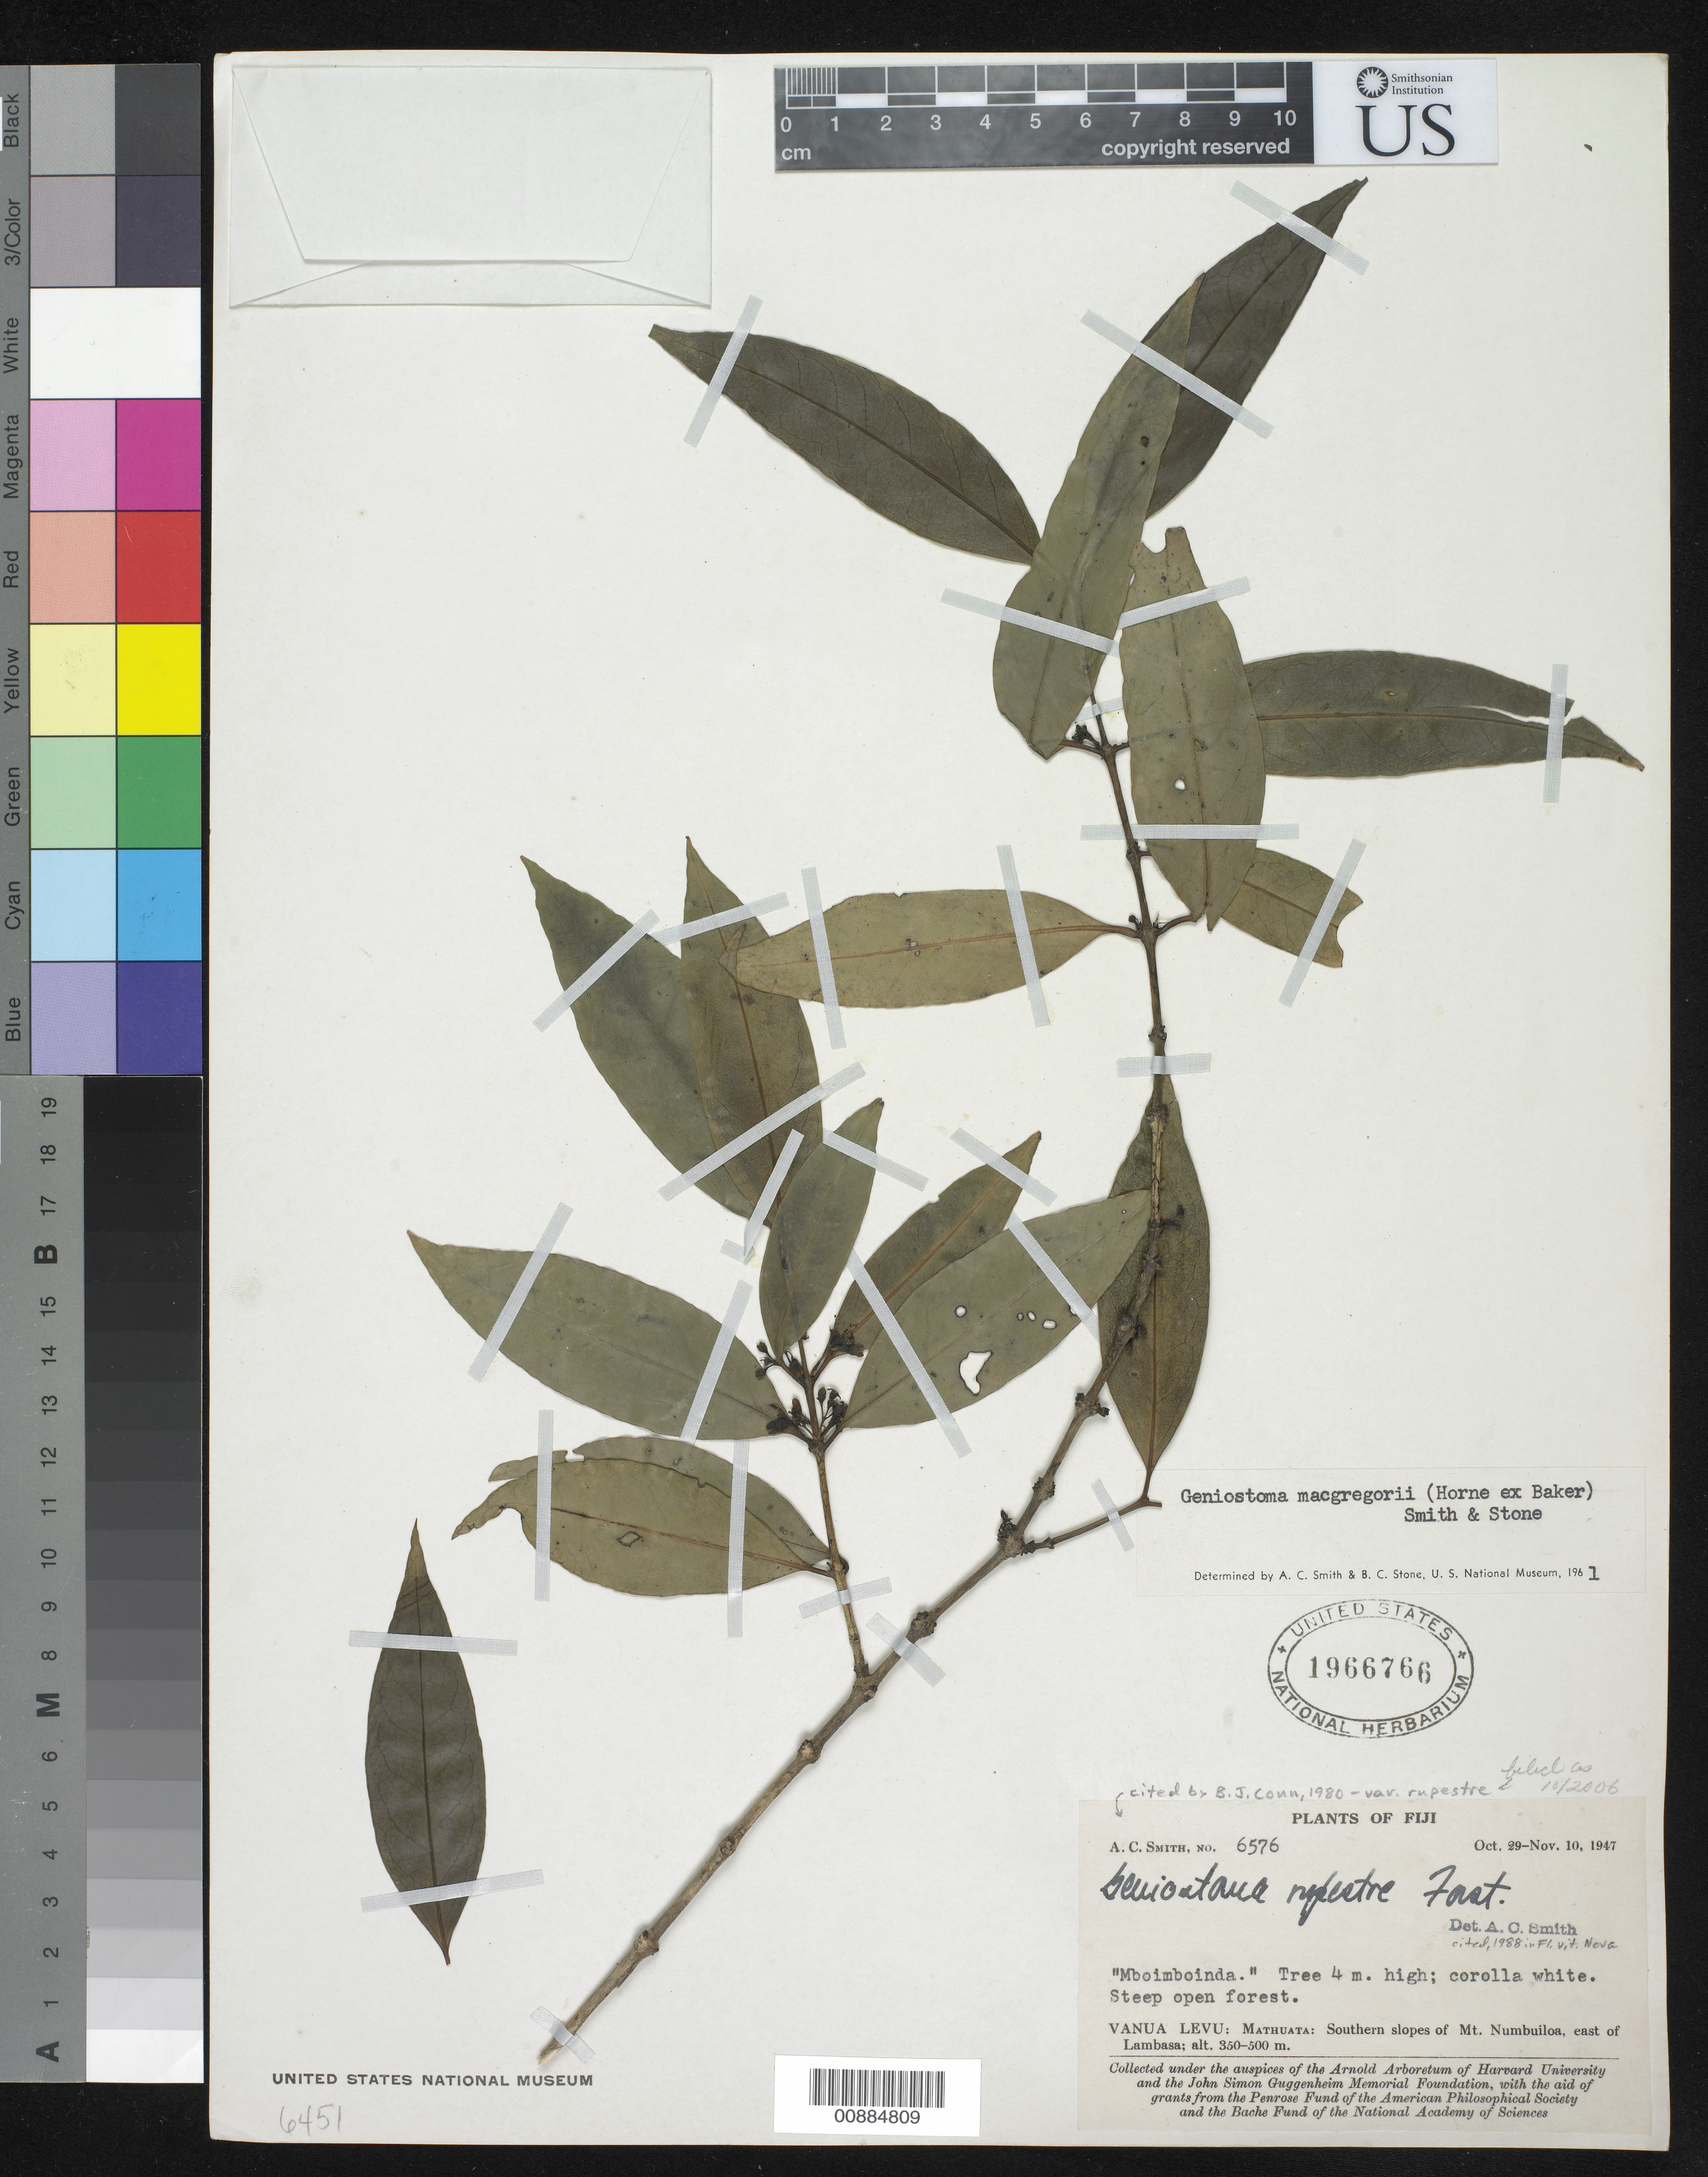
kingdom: Plantae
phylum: Tracheophyta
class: Magnoliopsida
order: Gentianales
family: Loganiaceae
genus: Geniostoma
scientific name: Geniostoma rupestre var. rupestre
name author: J.R. Forst. & G. Forst.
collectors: C. A. Smith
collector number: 6576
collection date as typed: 13 Nov 1947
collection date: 1947-11-13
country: Fiji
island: Macuata-i-wai [Mathuata-i-wai]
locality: Mathuata: Mt. uluimbau [The Three Sisters], south of Lambasa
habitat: Steep open forest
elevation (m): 150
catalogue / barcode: US 1966766